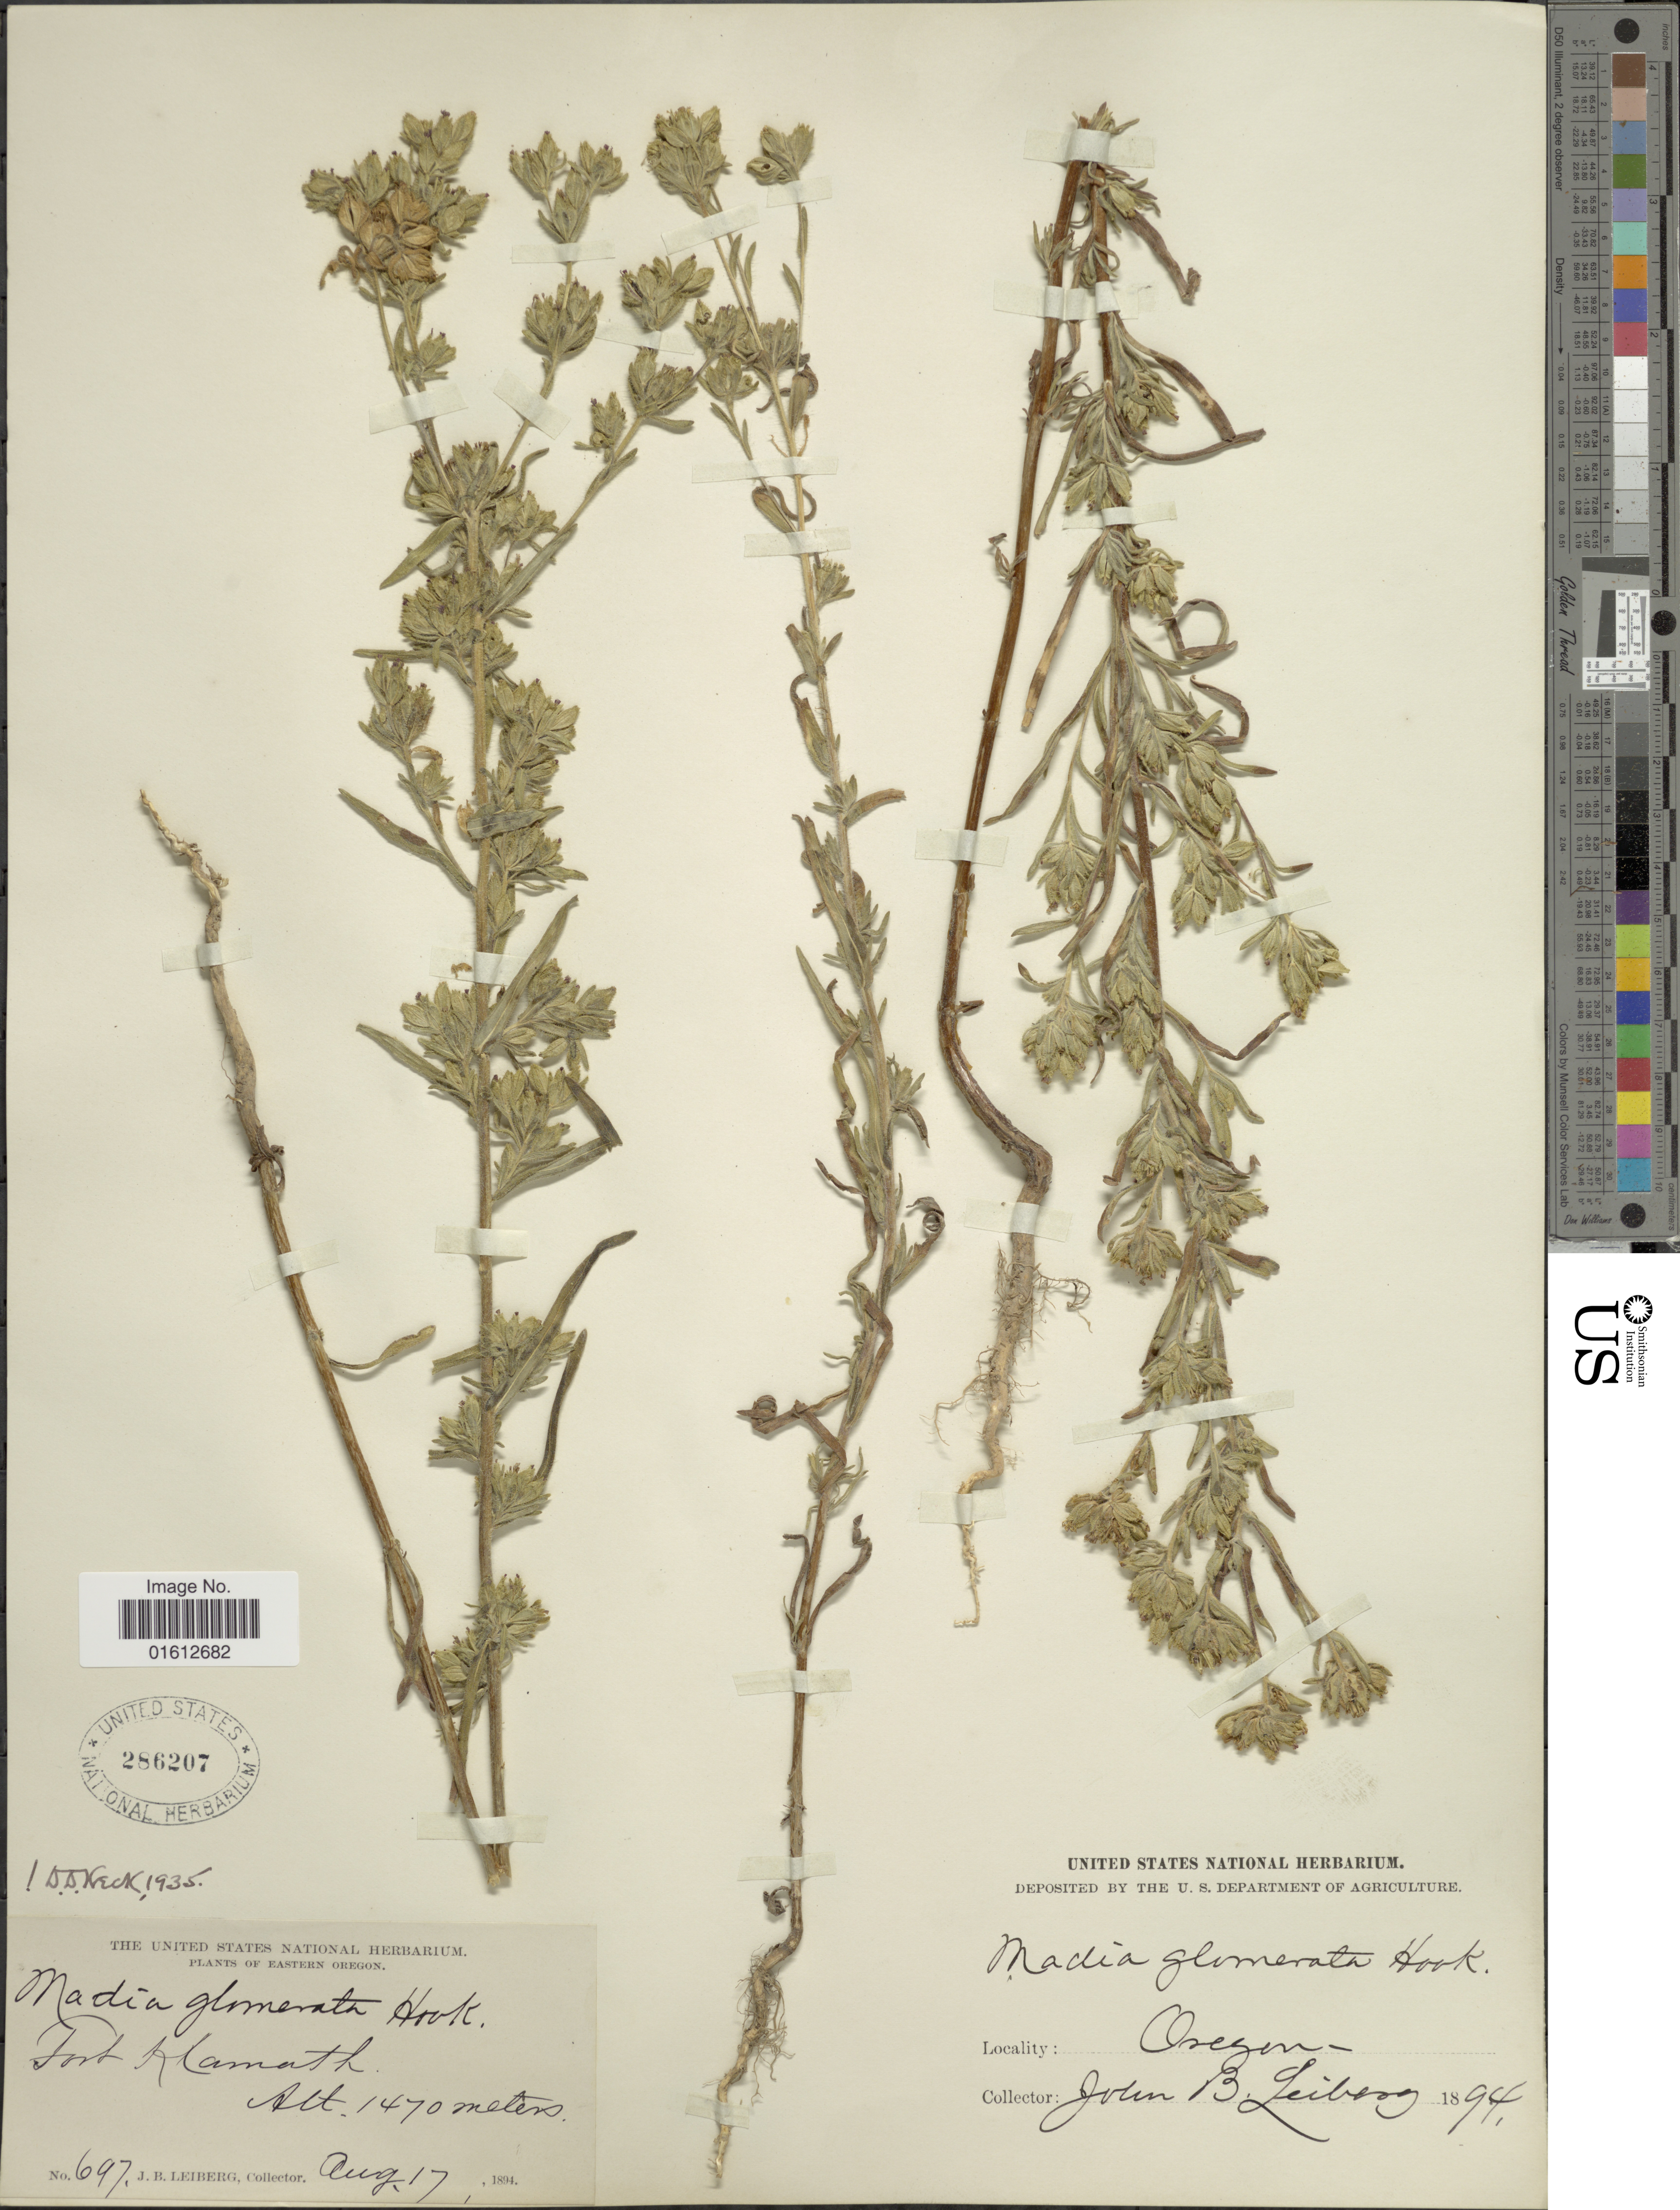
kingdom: Plantae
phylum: Tracheophyta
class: Magnoliopsida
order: Asterales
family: Asteraceae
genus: Madia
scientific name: Madia glomerata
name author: Hook.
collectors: J. B. Leiberg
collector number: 697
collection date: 1894-08-17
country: United States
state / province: Oregon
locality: Eastern Oregon. Fort Klamath.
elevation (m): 1470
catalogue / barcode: US 286207